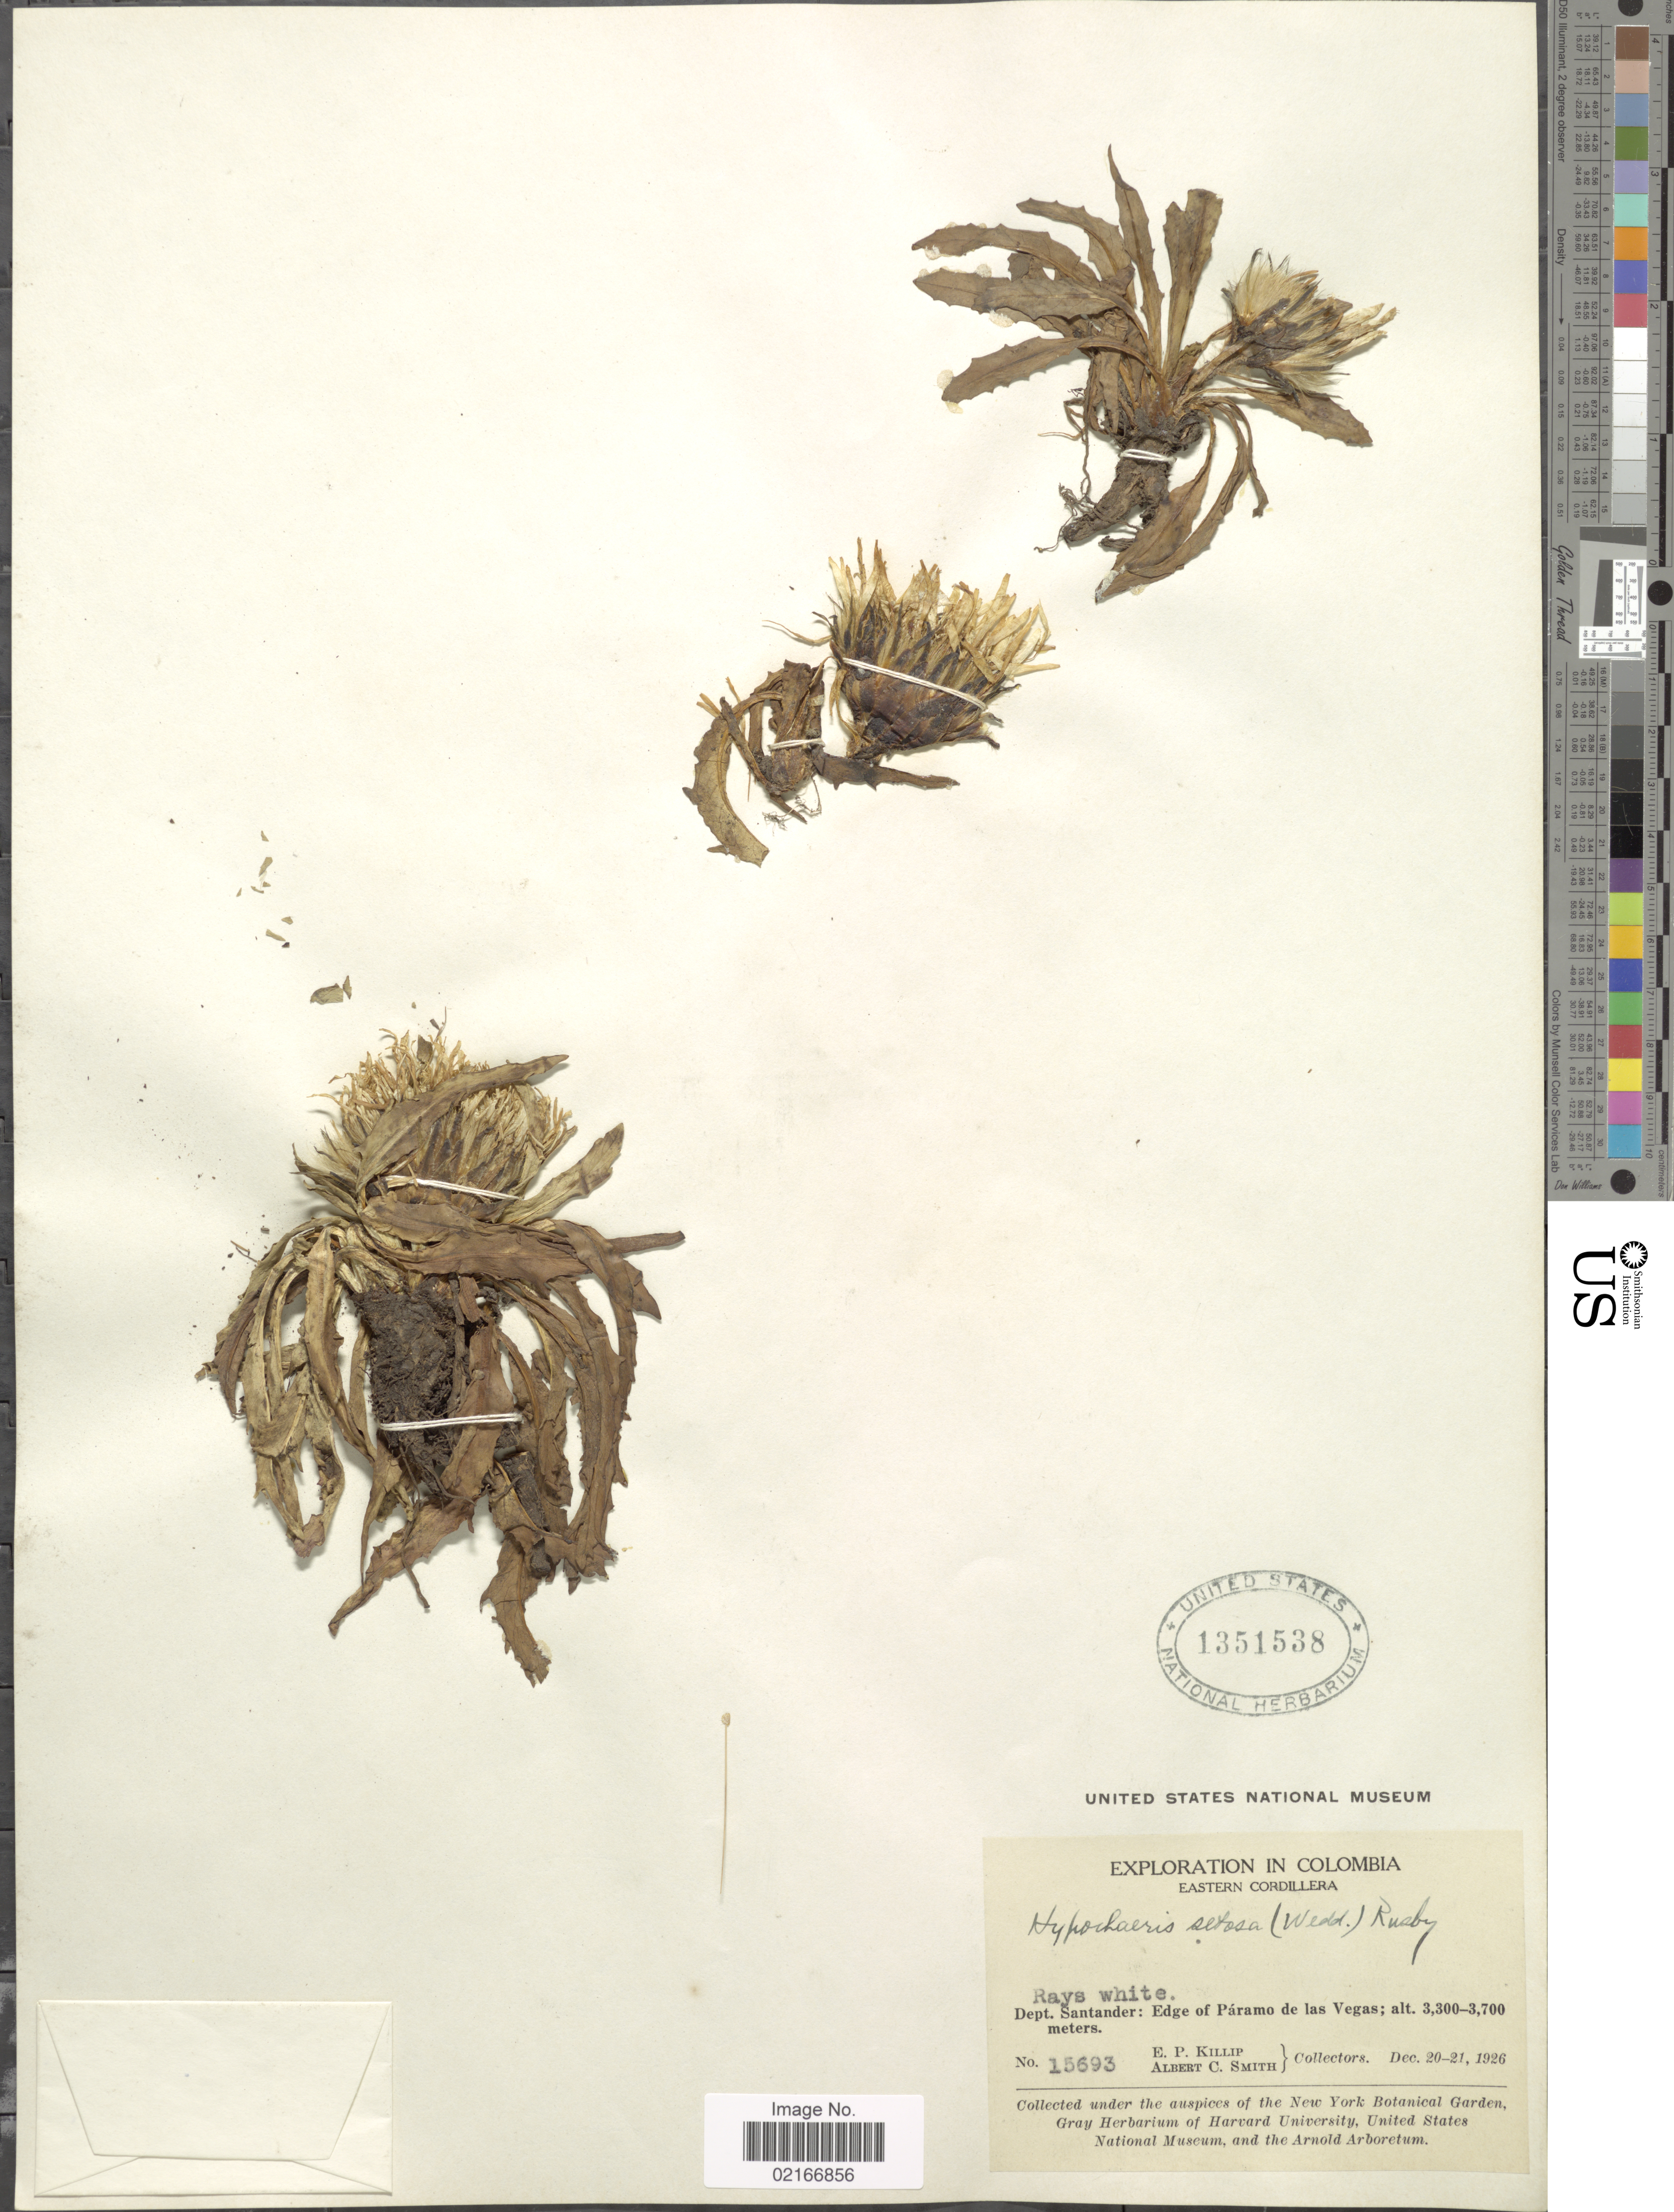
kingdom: Plantae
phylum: Tracheophyta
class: Magnoliopsida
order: Asterales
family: Asteraceae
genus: Hypochaeris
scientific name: Hypochaeris setosa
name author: Formánek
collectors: E. P. Killip & A. C. Smith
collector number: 15693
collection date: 1961-12-20/1961-12-21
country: Colombia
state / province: Santander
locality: Eastern Cordillera. Edge of Páramo de las Vegas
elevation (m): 3300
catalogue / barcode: US 1351538